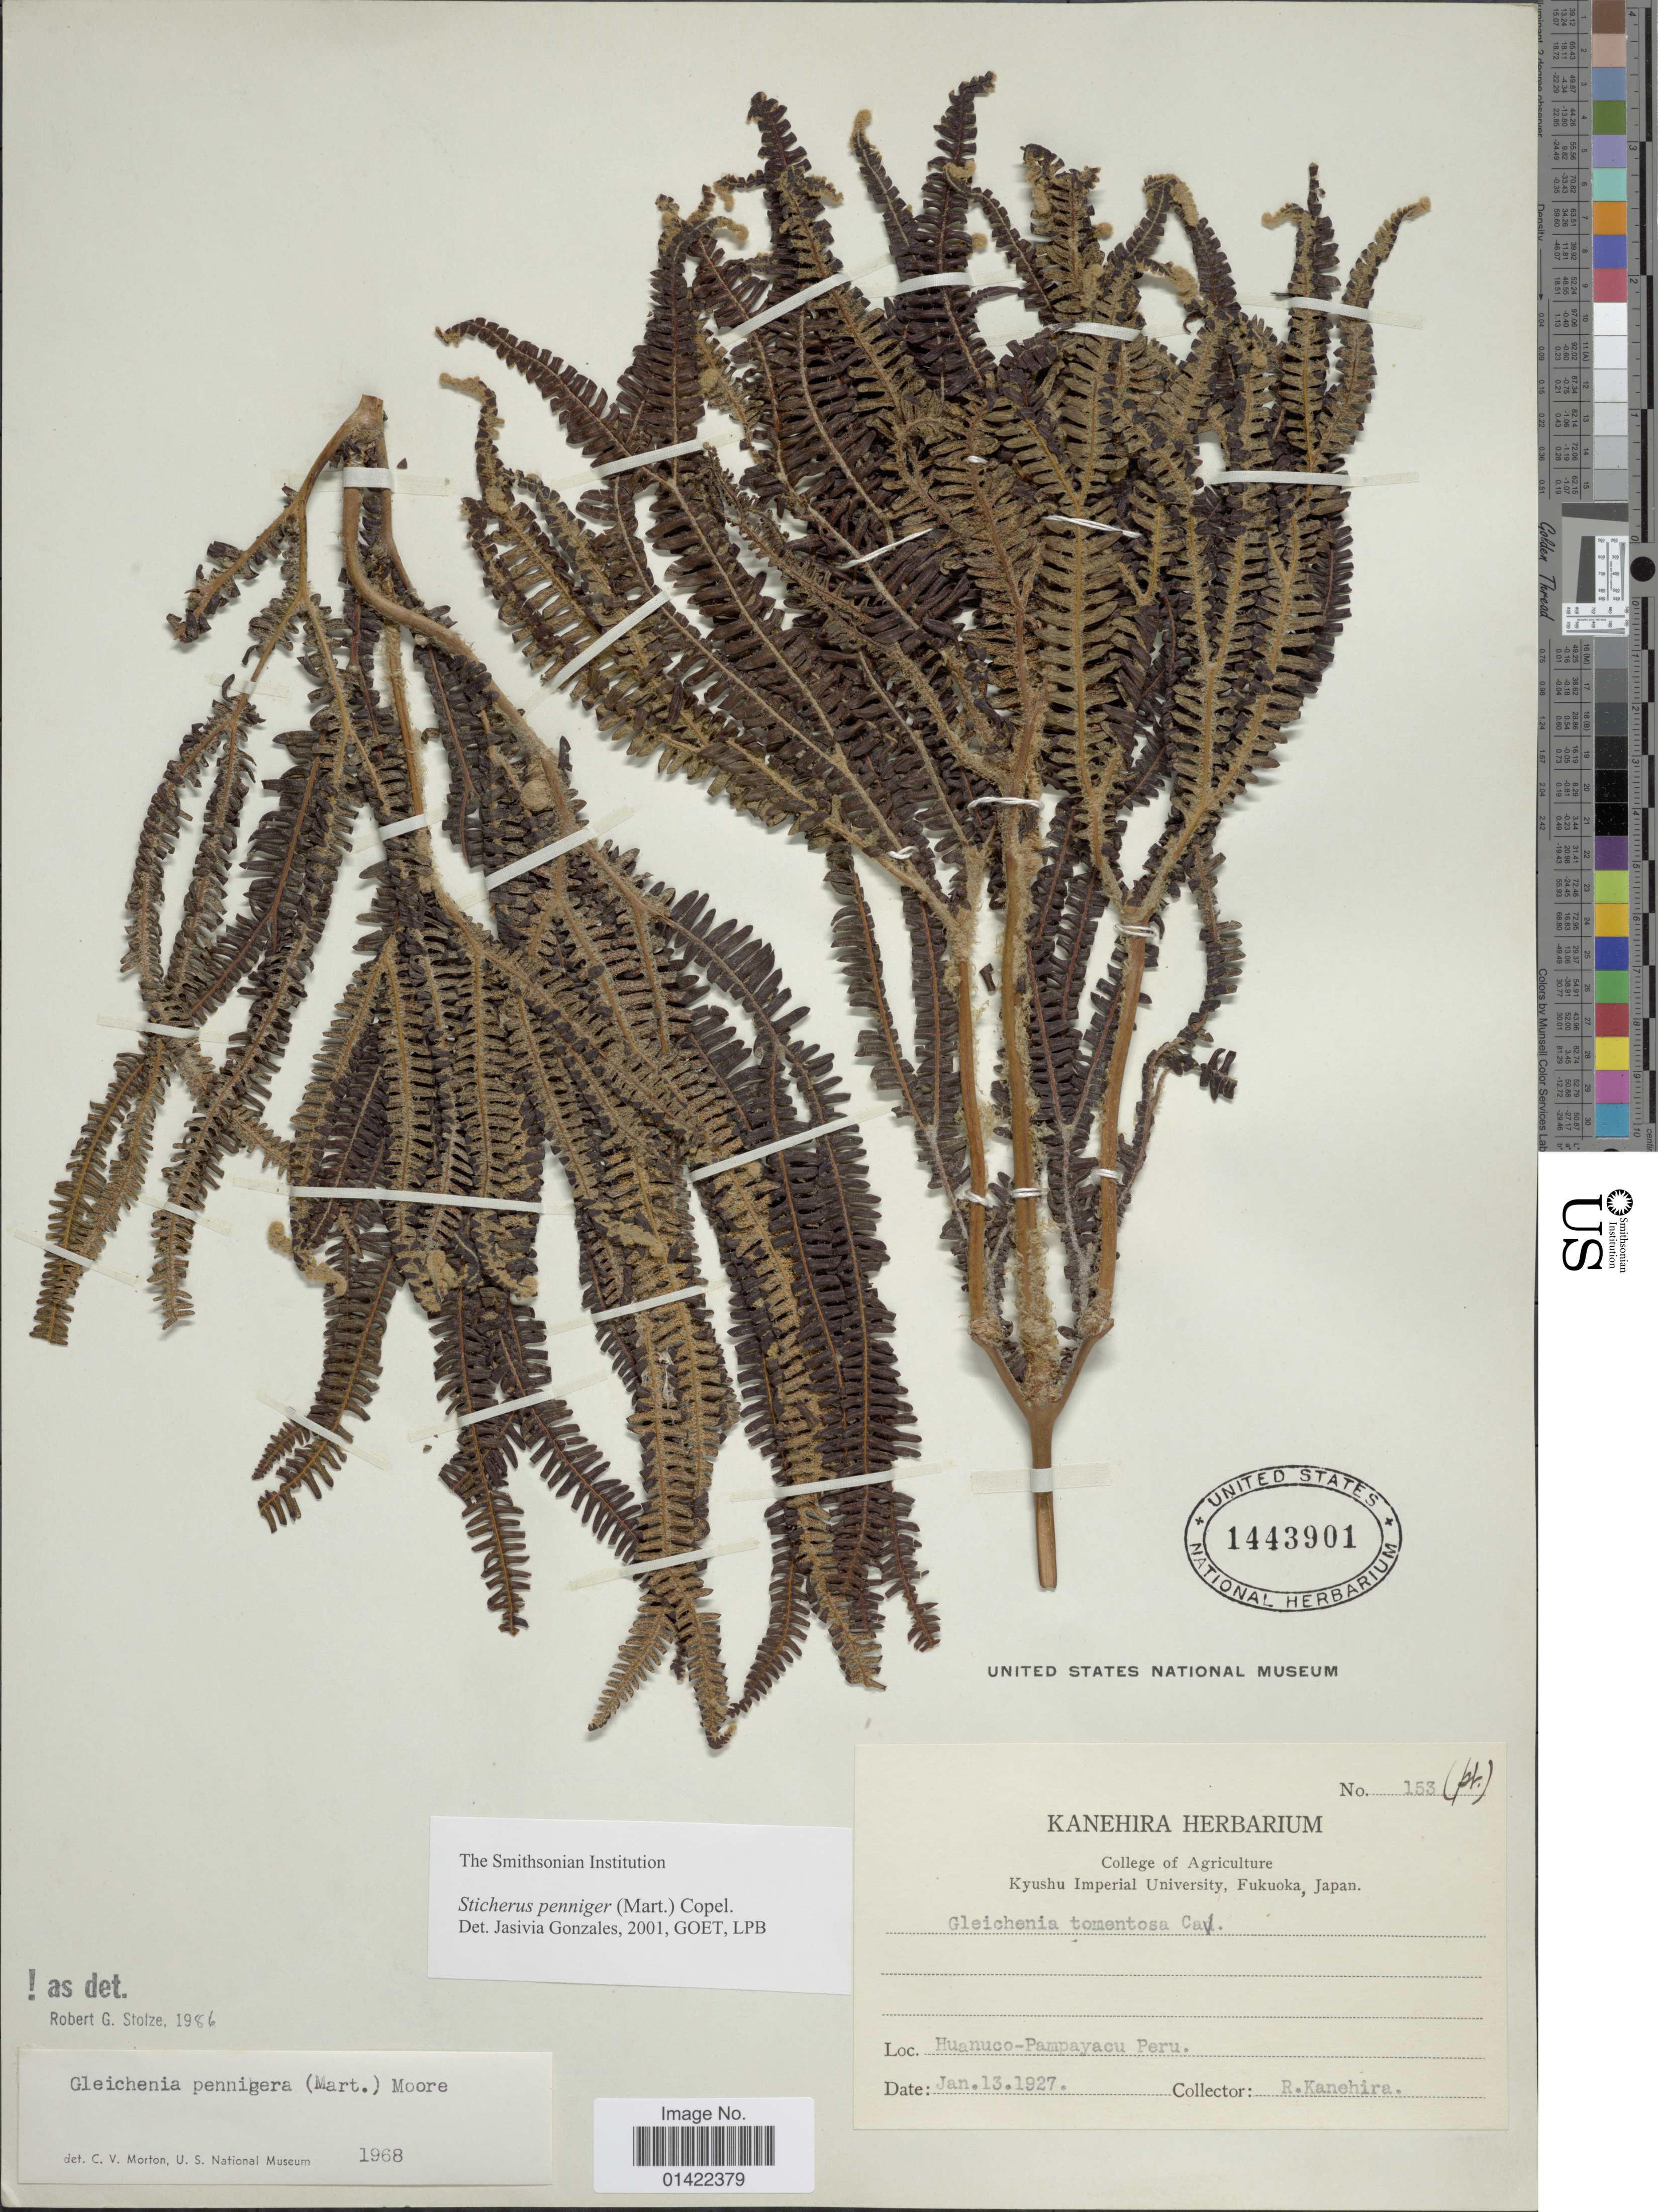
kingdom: Plantae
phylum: Tracheophyta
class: Polypodiopsida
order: Gleicheniales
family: Gleicheniaceae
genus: Sticherus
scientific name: Sticherus pruinosus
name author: (Mart.) Ching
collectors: R. Kanehira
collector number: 153(pt)*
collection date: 1927-01-13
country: Peru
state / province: Huánuco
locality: Pampayacu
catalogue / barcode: US 1443901